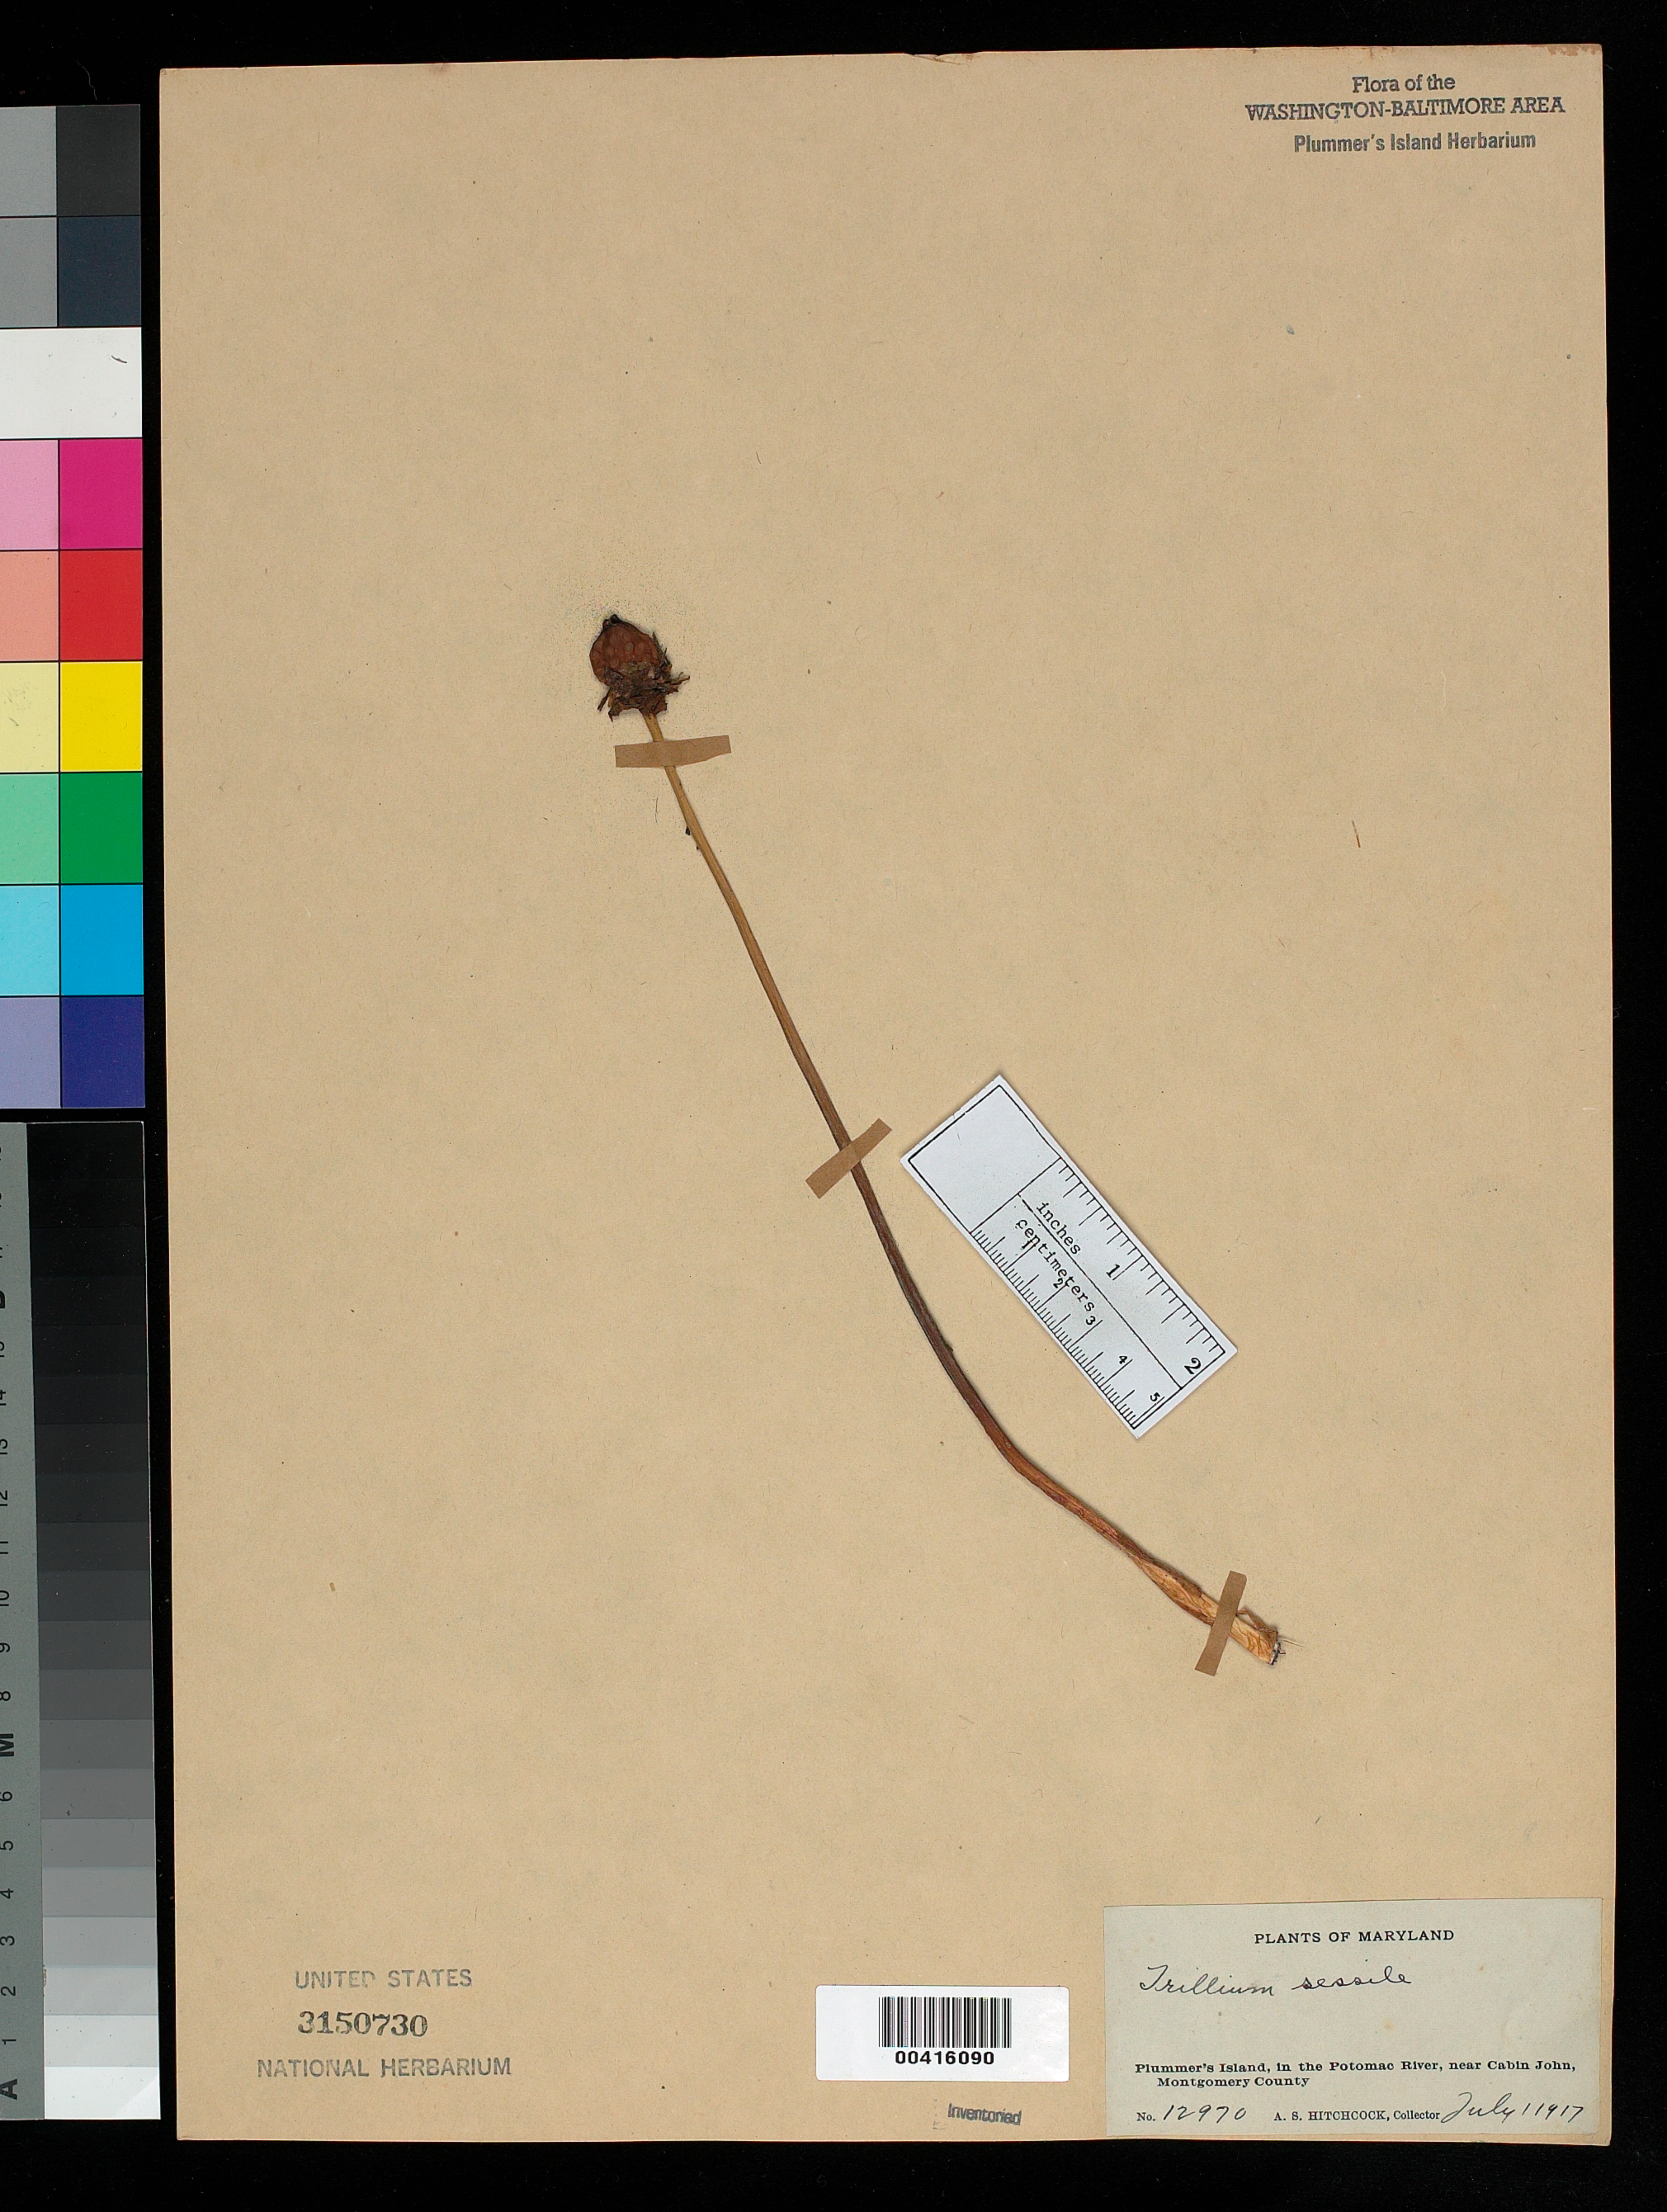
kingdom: Plantae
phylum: Tracheophyta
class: Liliopsida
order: Liliales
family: Melanthiaceae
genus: Trillium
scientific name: Trillium sessile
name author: L.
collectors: A. S. Hitchcock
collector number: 12970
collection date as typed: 11 Jul 1917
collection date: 1917-07-11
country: United States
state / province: Maryland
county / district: Montgomery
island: Plummers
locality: Plummer's Island C. & O. Canal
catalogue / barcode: US 3150730